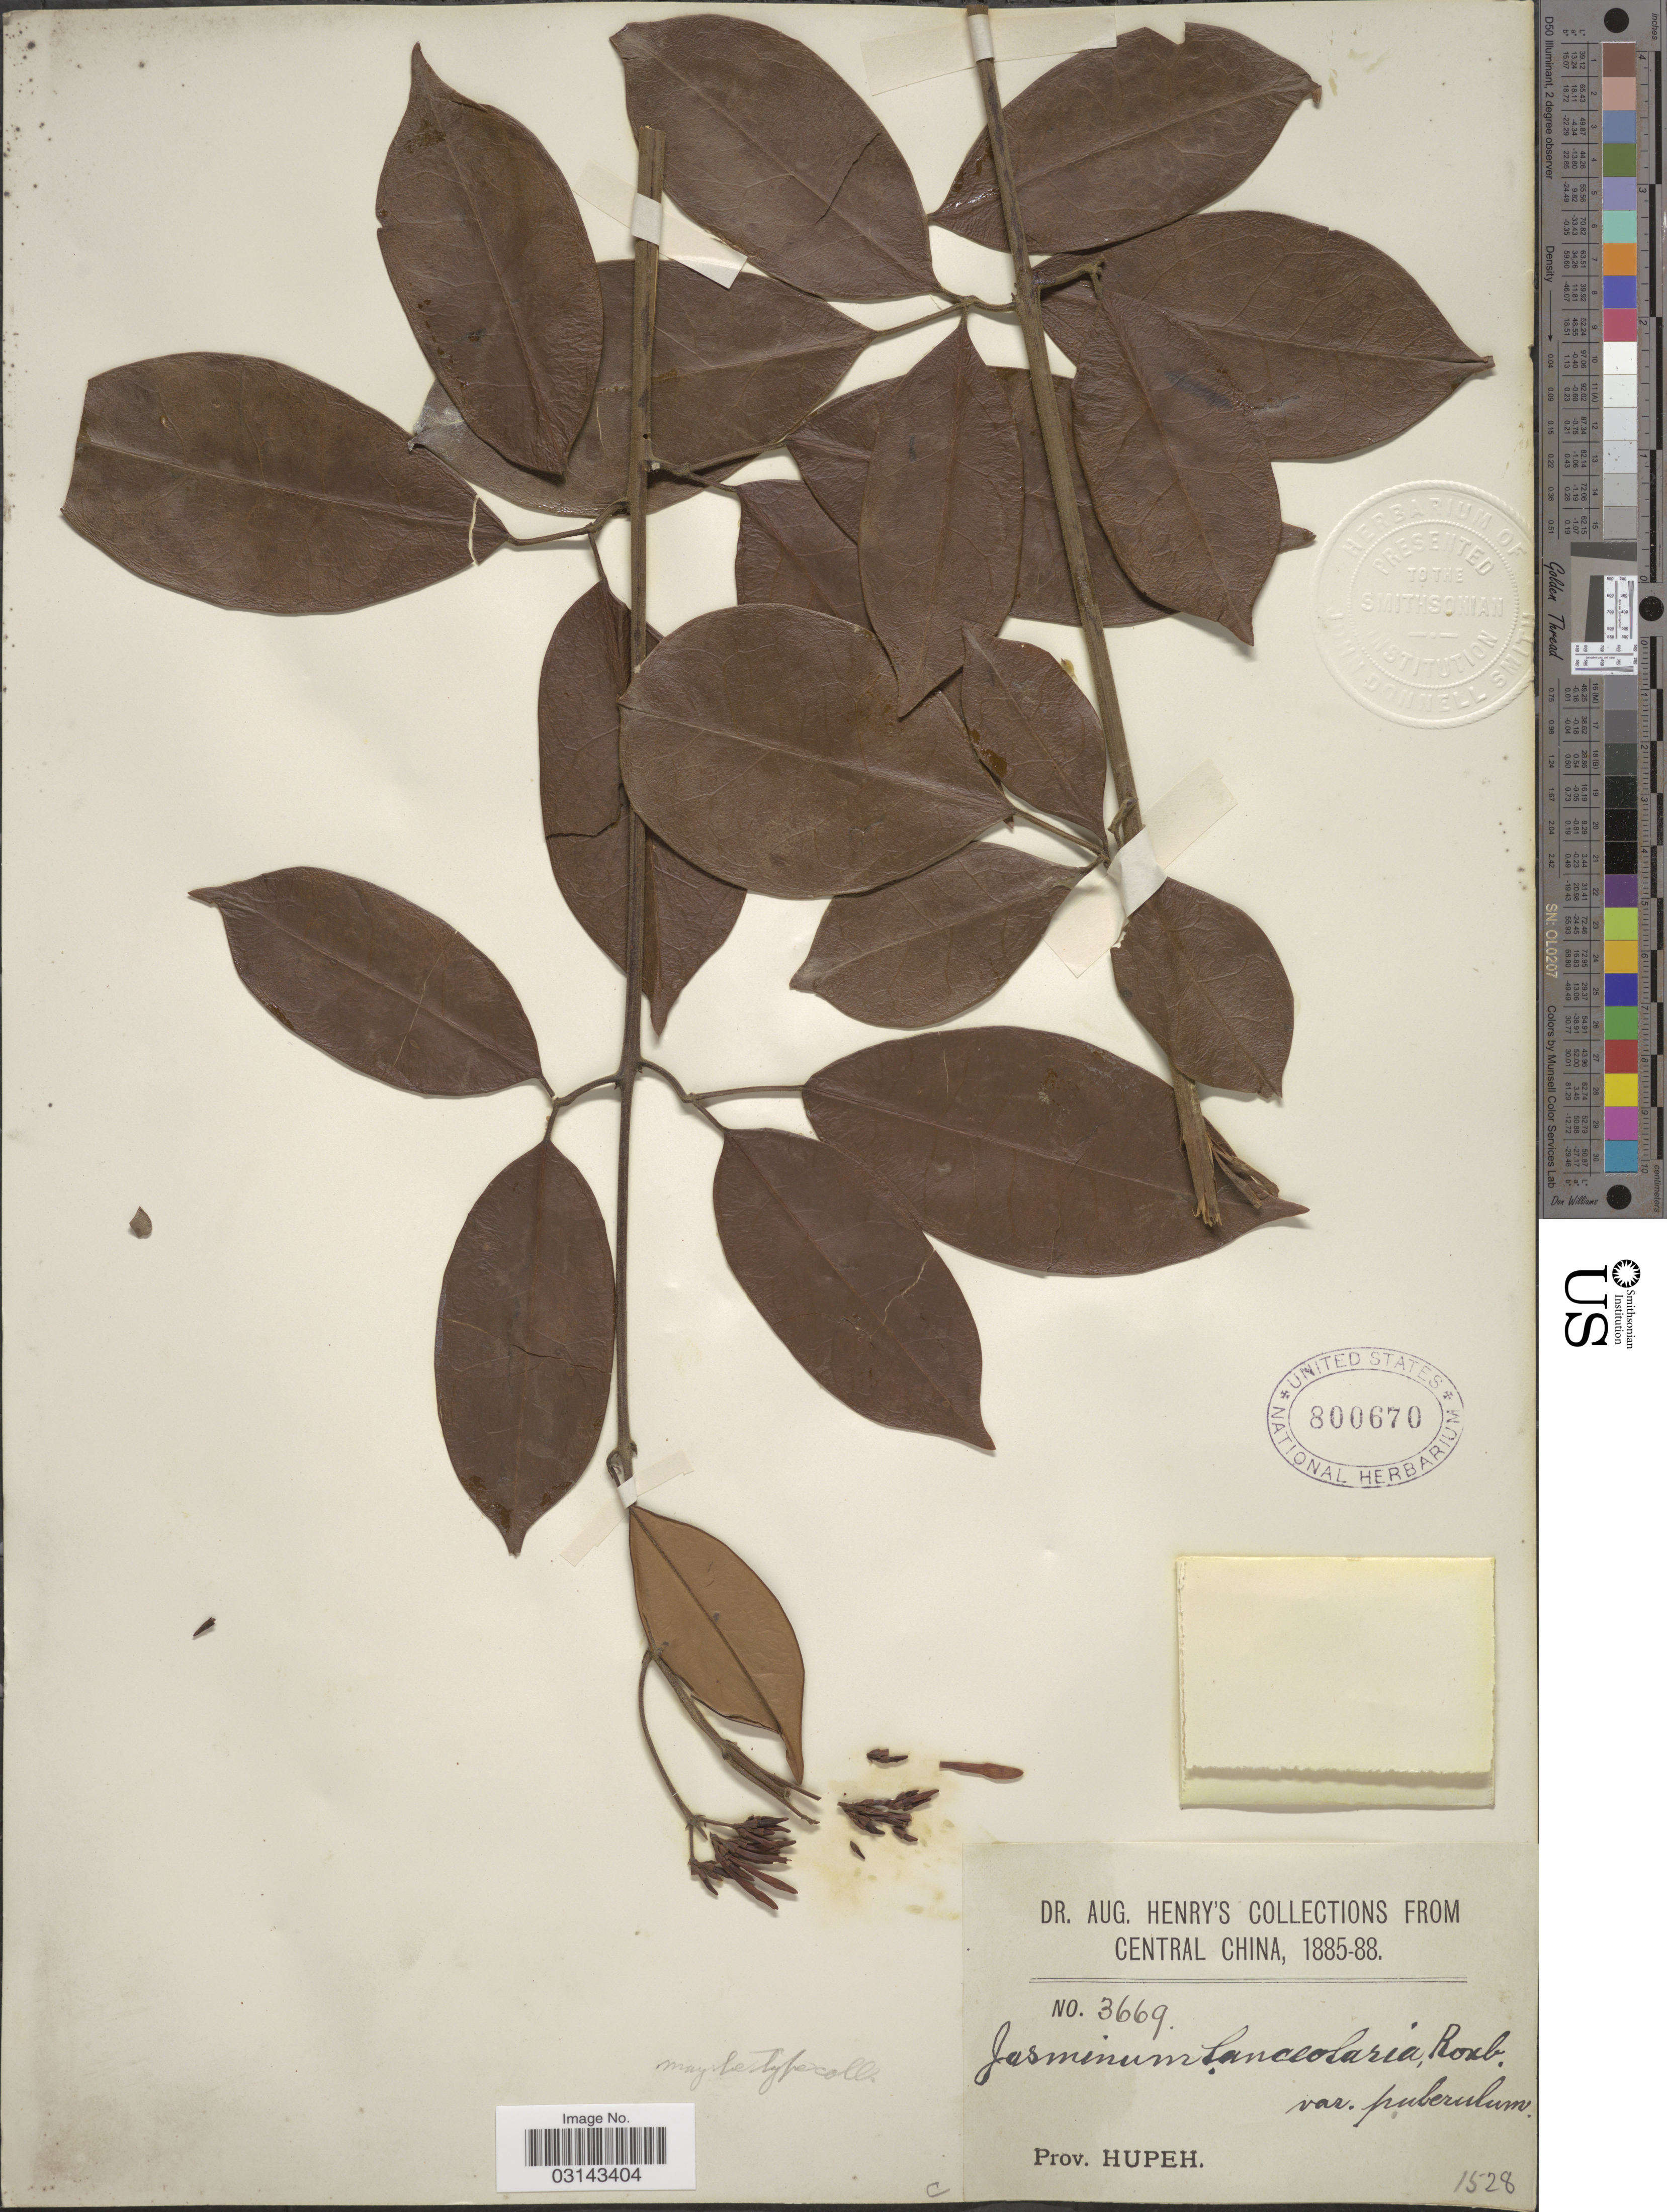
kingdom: Plantae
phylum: Tracheophyta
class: Magnoliopsida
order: Lamiales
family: Oleaceae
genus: Jasminum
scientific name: Jasminum lanceolarium var. puberulum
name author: Hemsl.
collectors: A. Henry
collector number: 3669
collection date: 1885/1888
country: China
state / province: Hubei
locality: Central China. Prov. Hupeh.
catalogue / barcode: US 800670